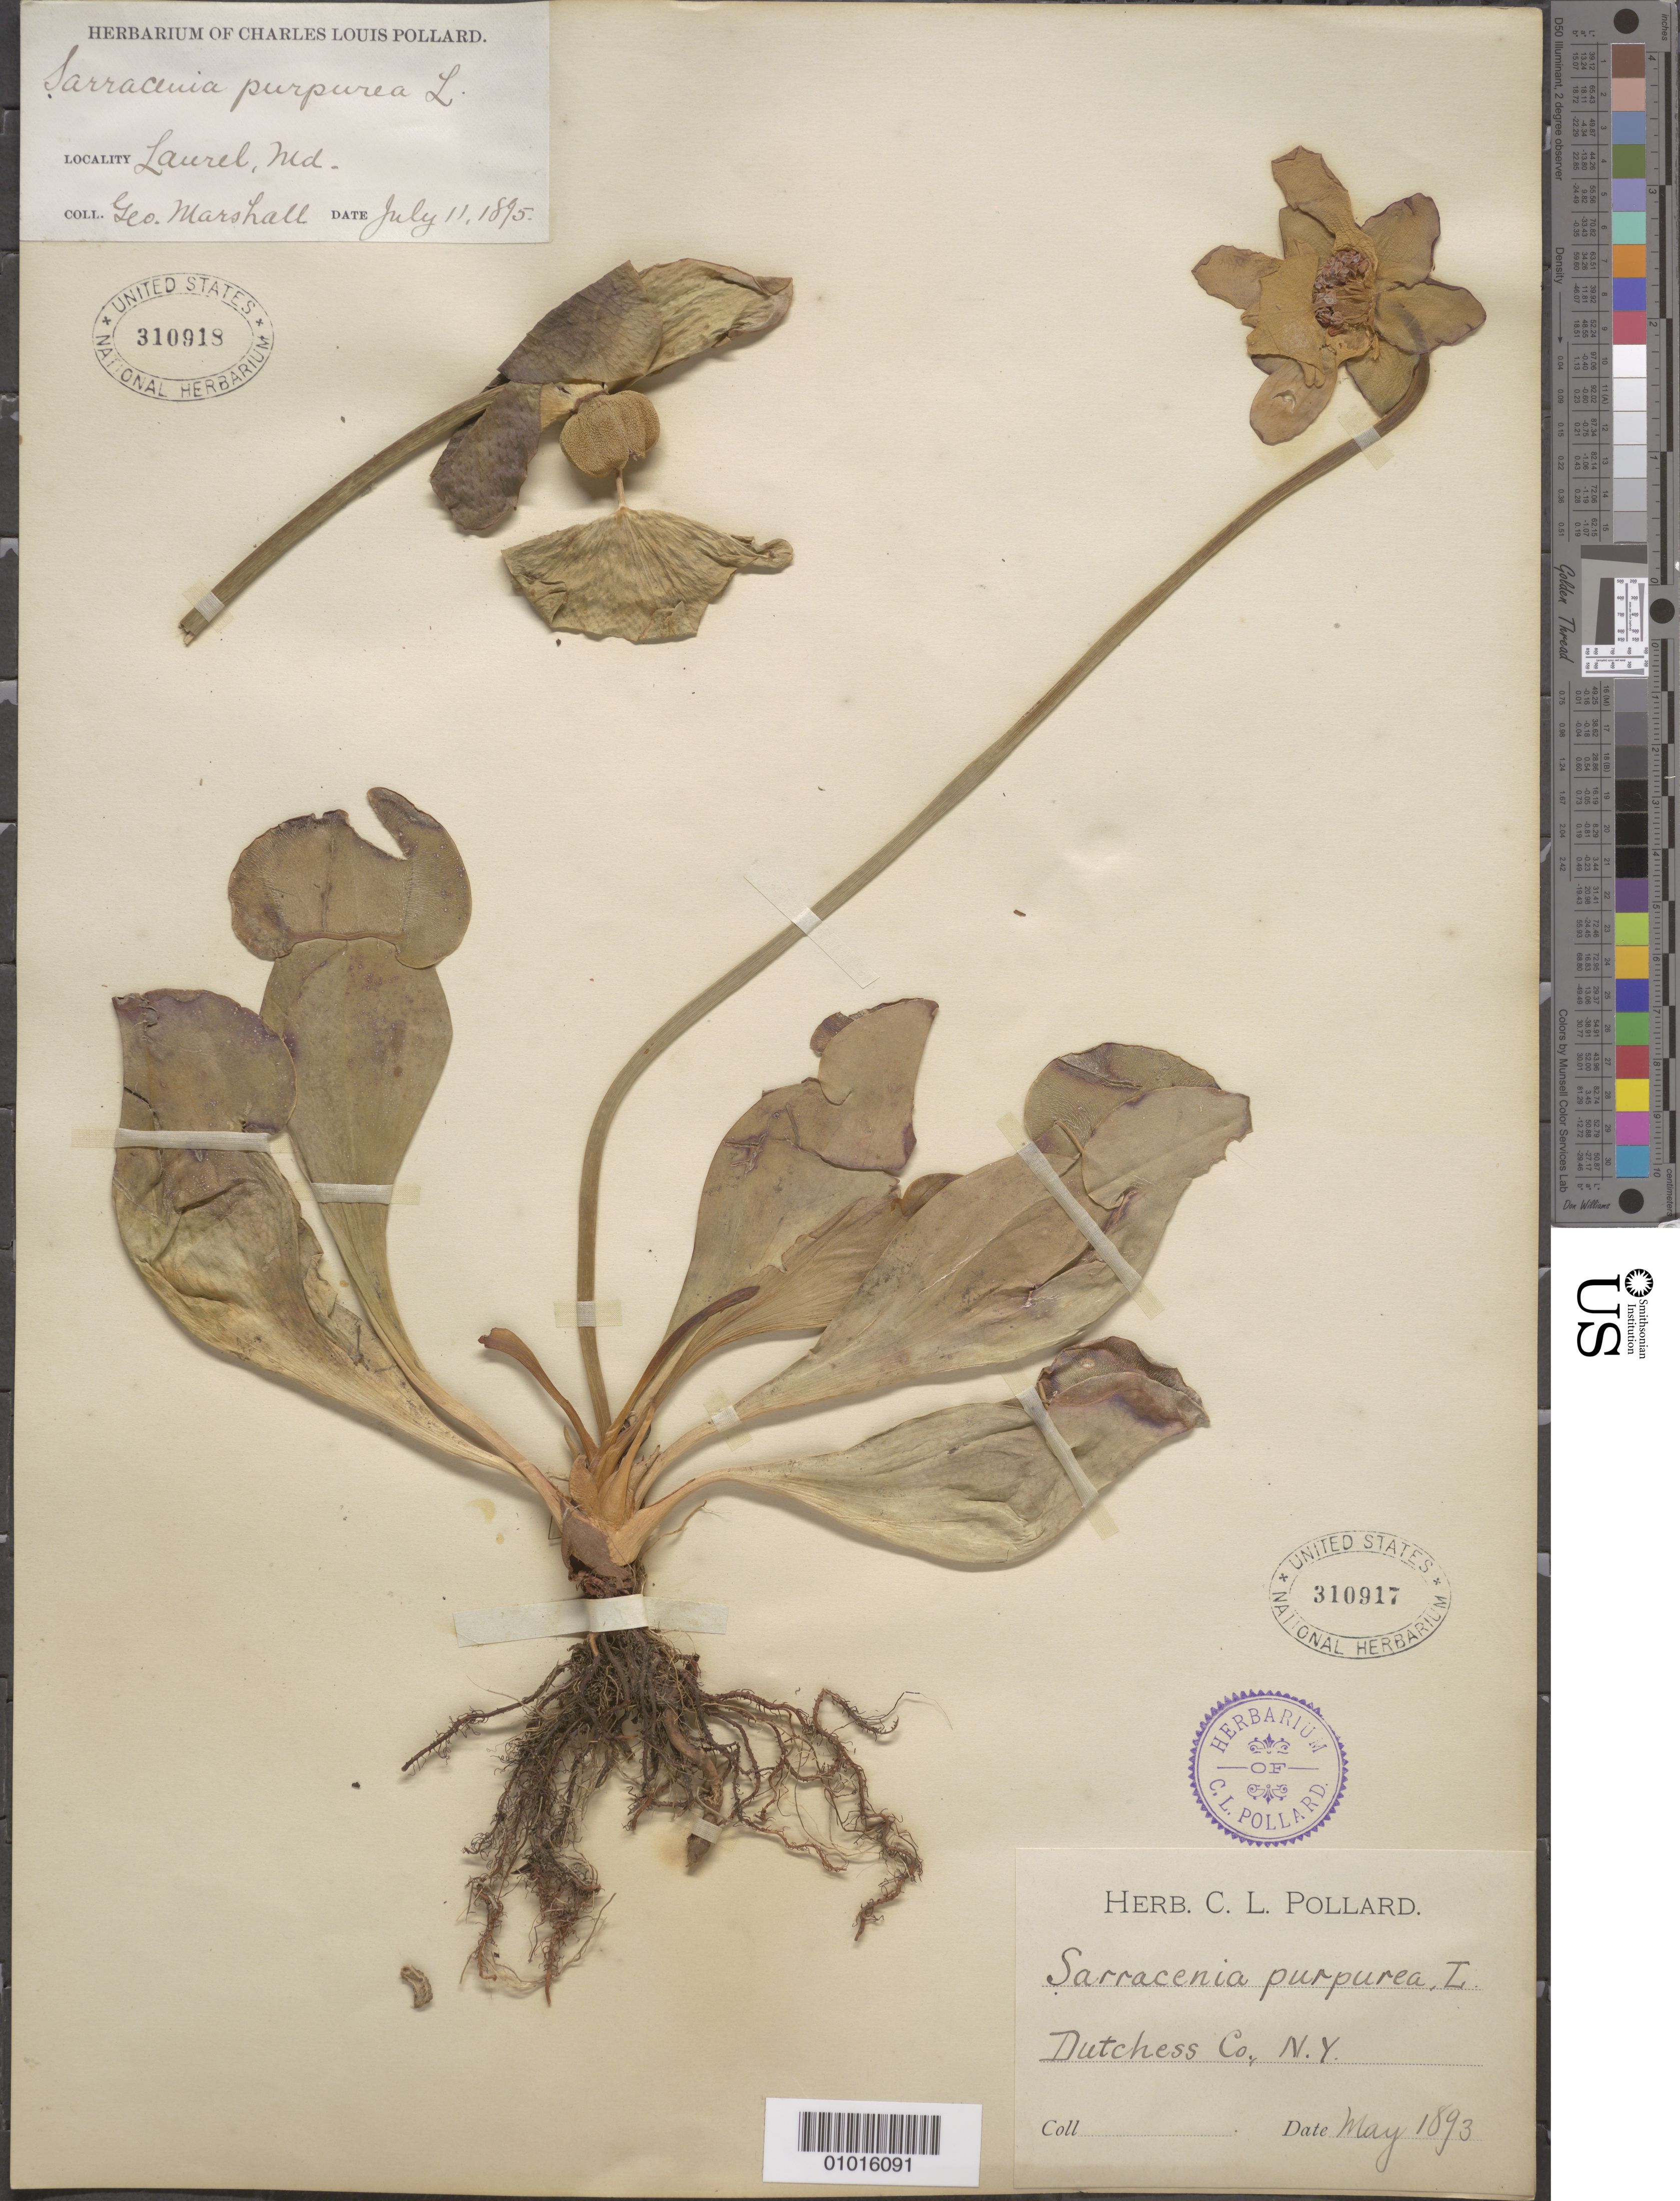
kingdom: Plantae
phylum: Tracheophyta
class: Magnoliopsida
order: Ericales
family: Sarraceniaceae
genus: Sarracenia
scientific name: Sarracenia purpurea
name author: L.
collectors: ex herb. C.L. Pollard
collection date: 1893-05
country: United States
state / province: New York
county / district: Dutchess County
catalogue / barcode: US 310917